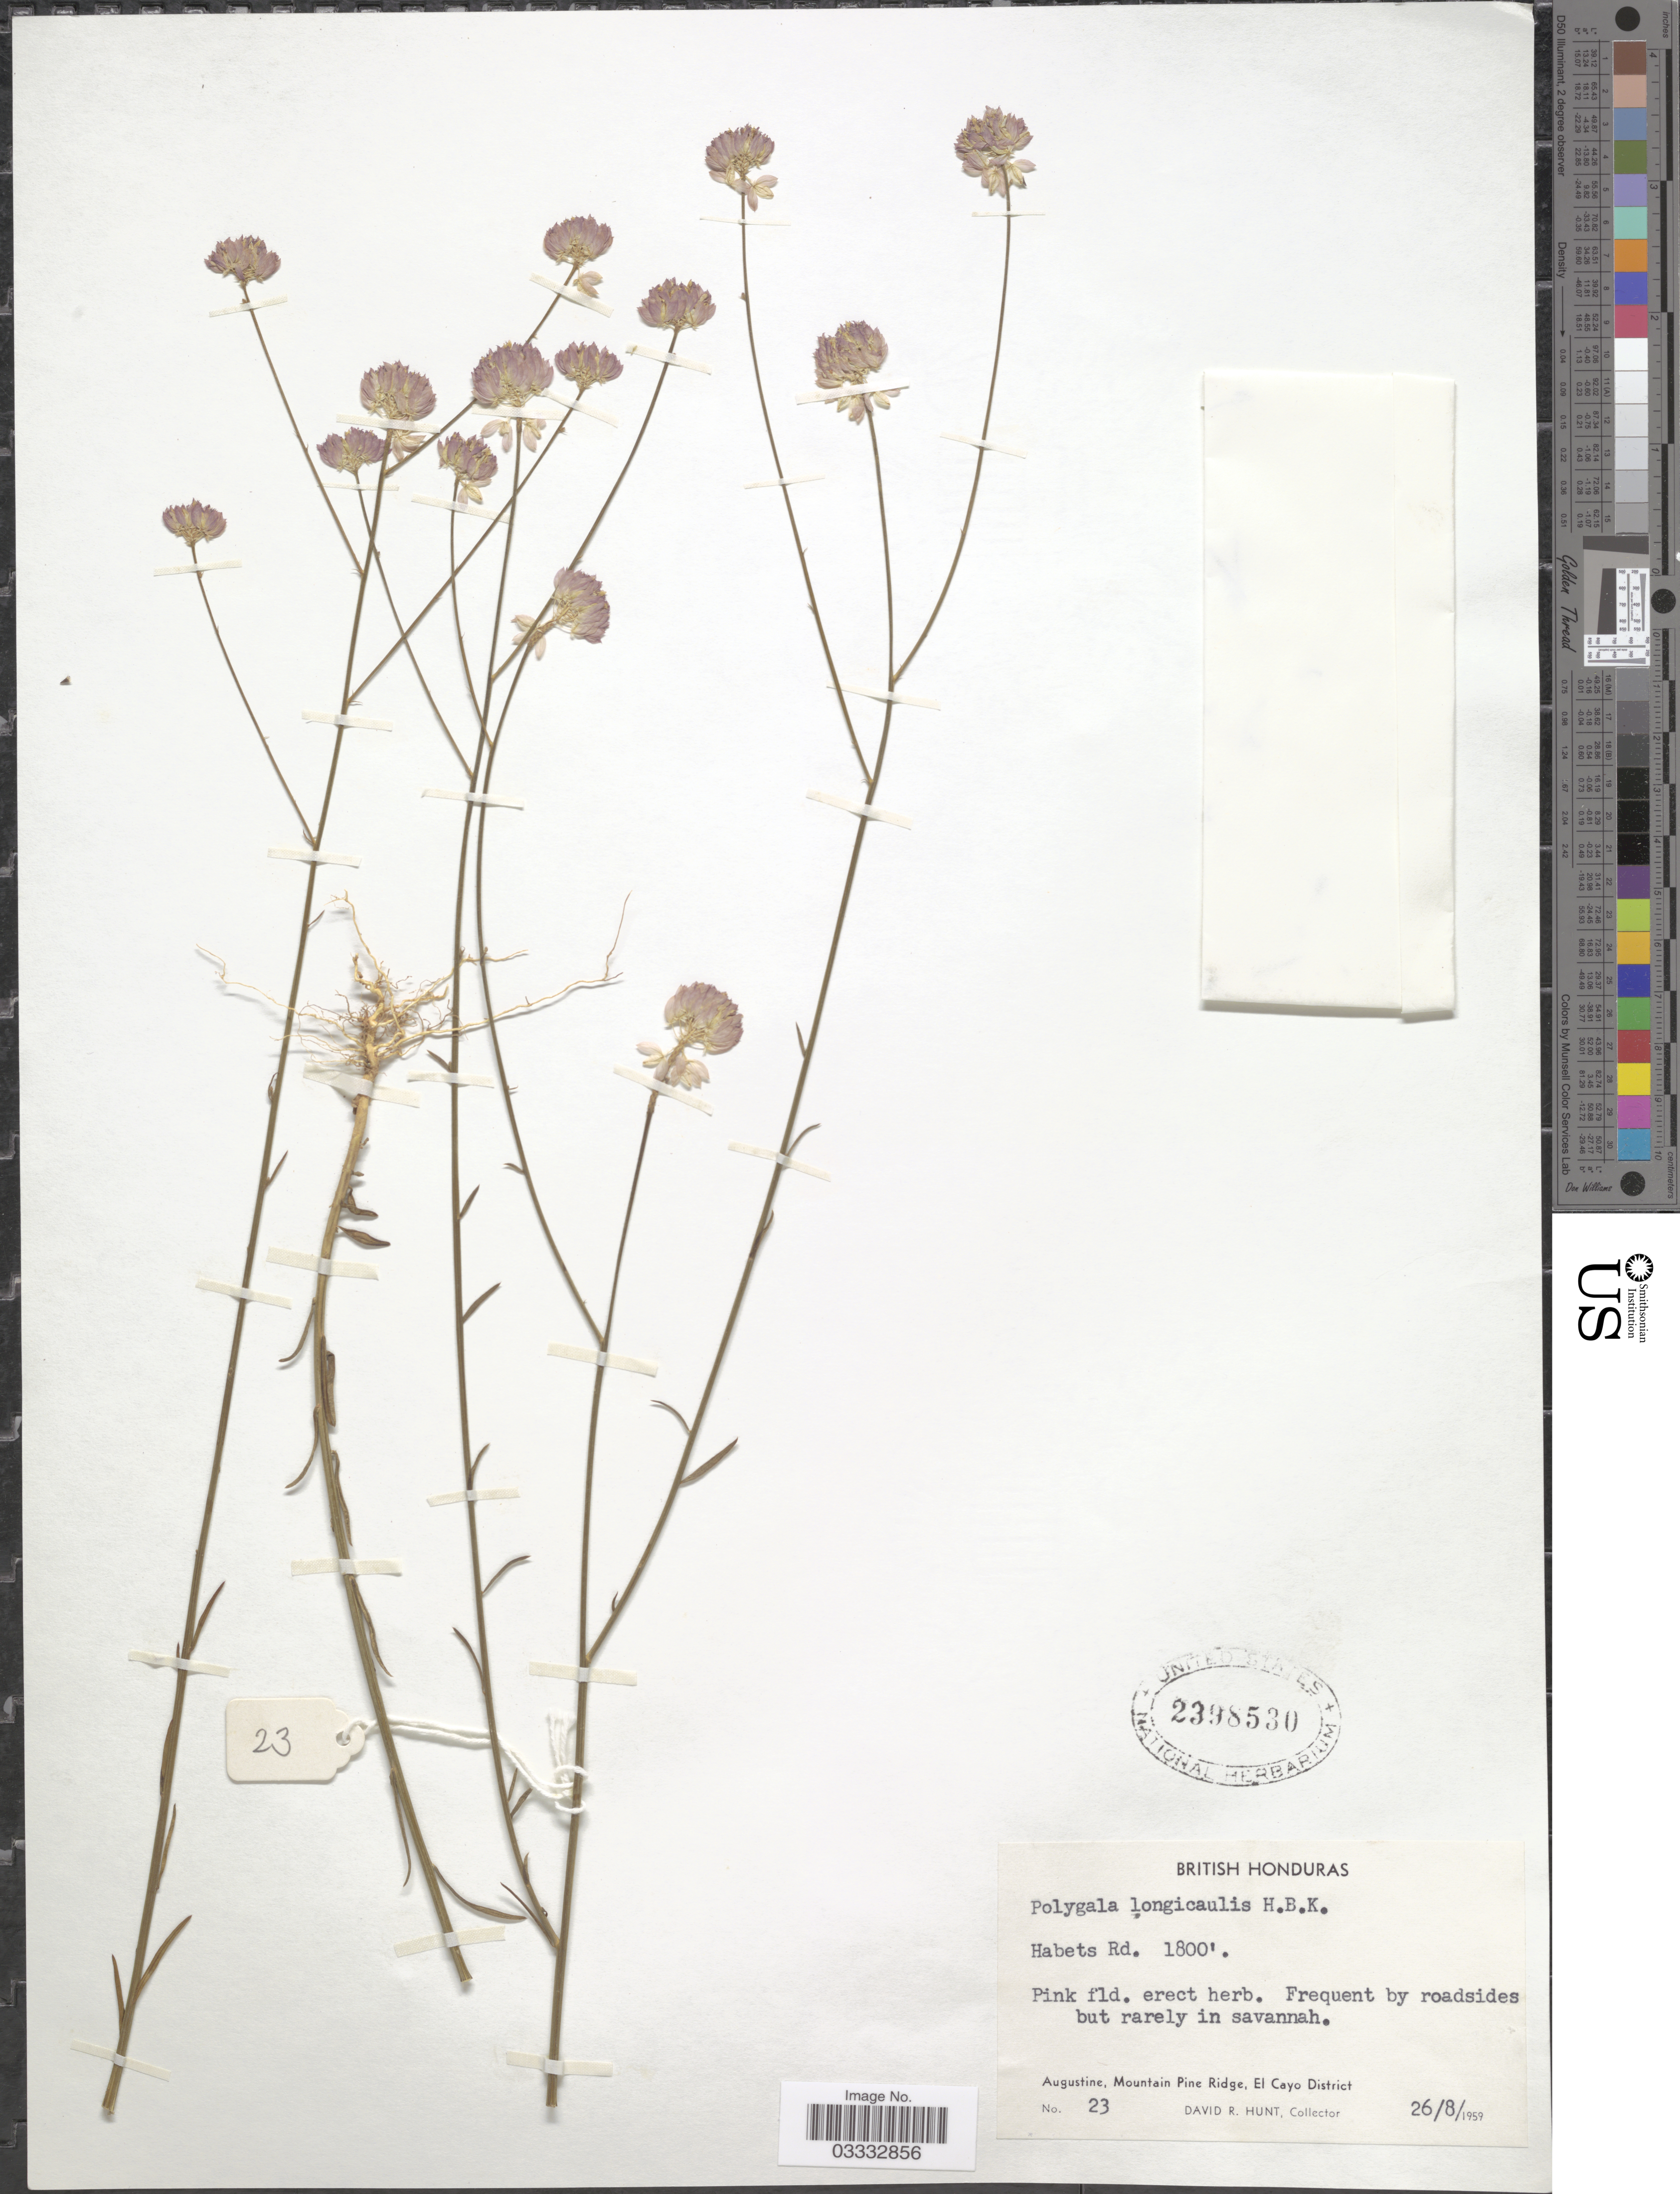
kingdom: Plantae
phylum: Tracheophyta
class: Magnoliopsida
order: Fabales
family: Polygalaceae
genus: Polygala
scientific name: Polygala longicaulis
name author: Kunth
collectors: D. R. Hunt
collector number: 23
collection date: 1959-08-26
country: Belize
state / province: Cayo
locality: British Honduras. Augustine, Mountain Pine Ridge, El Cayo District. Habets Rd.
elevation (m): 549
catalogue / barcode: US 2398530